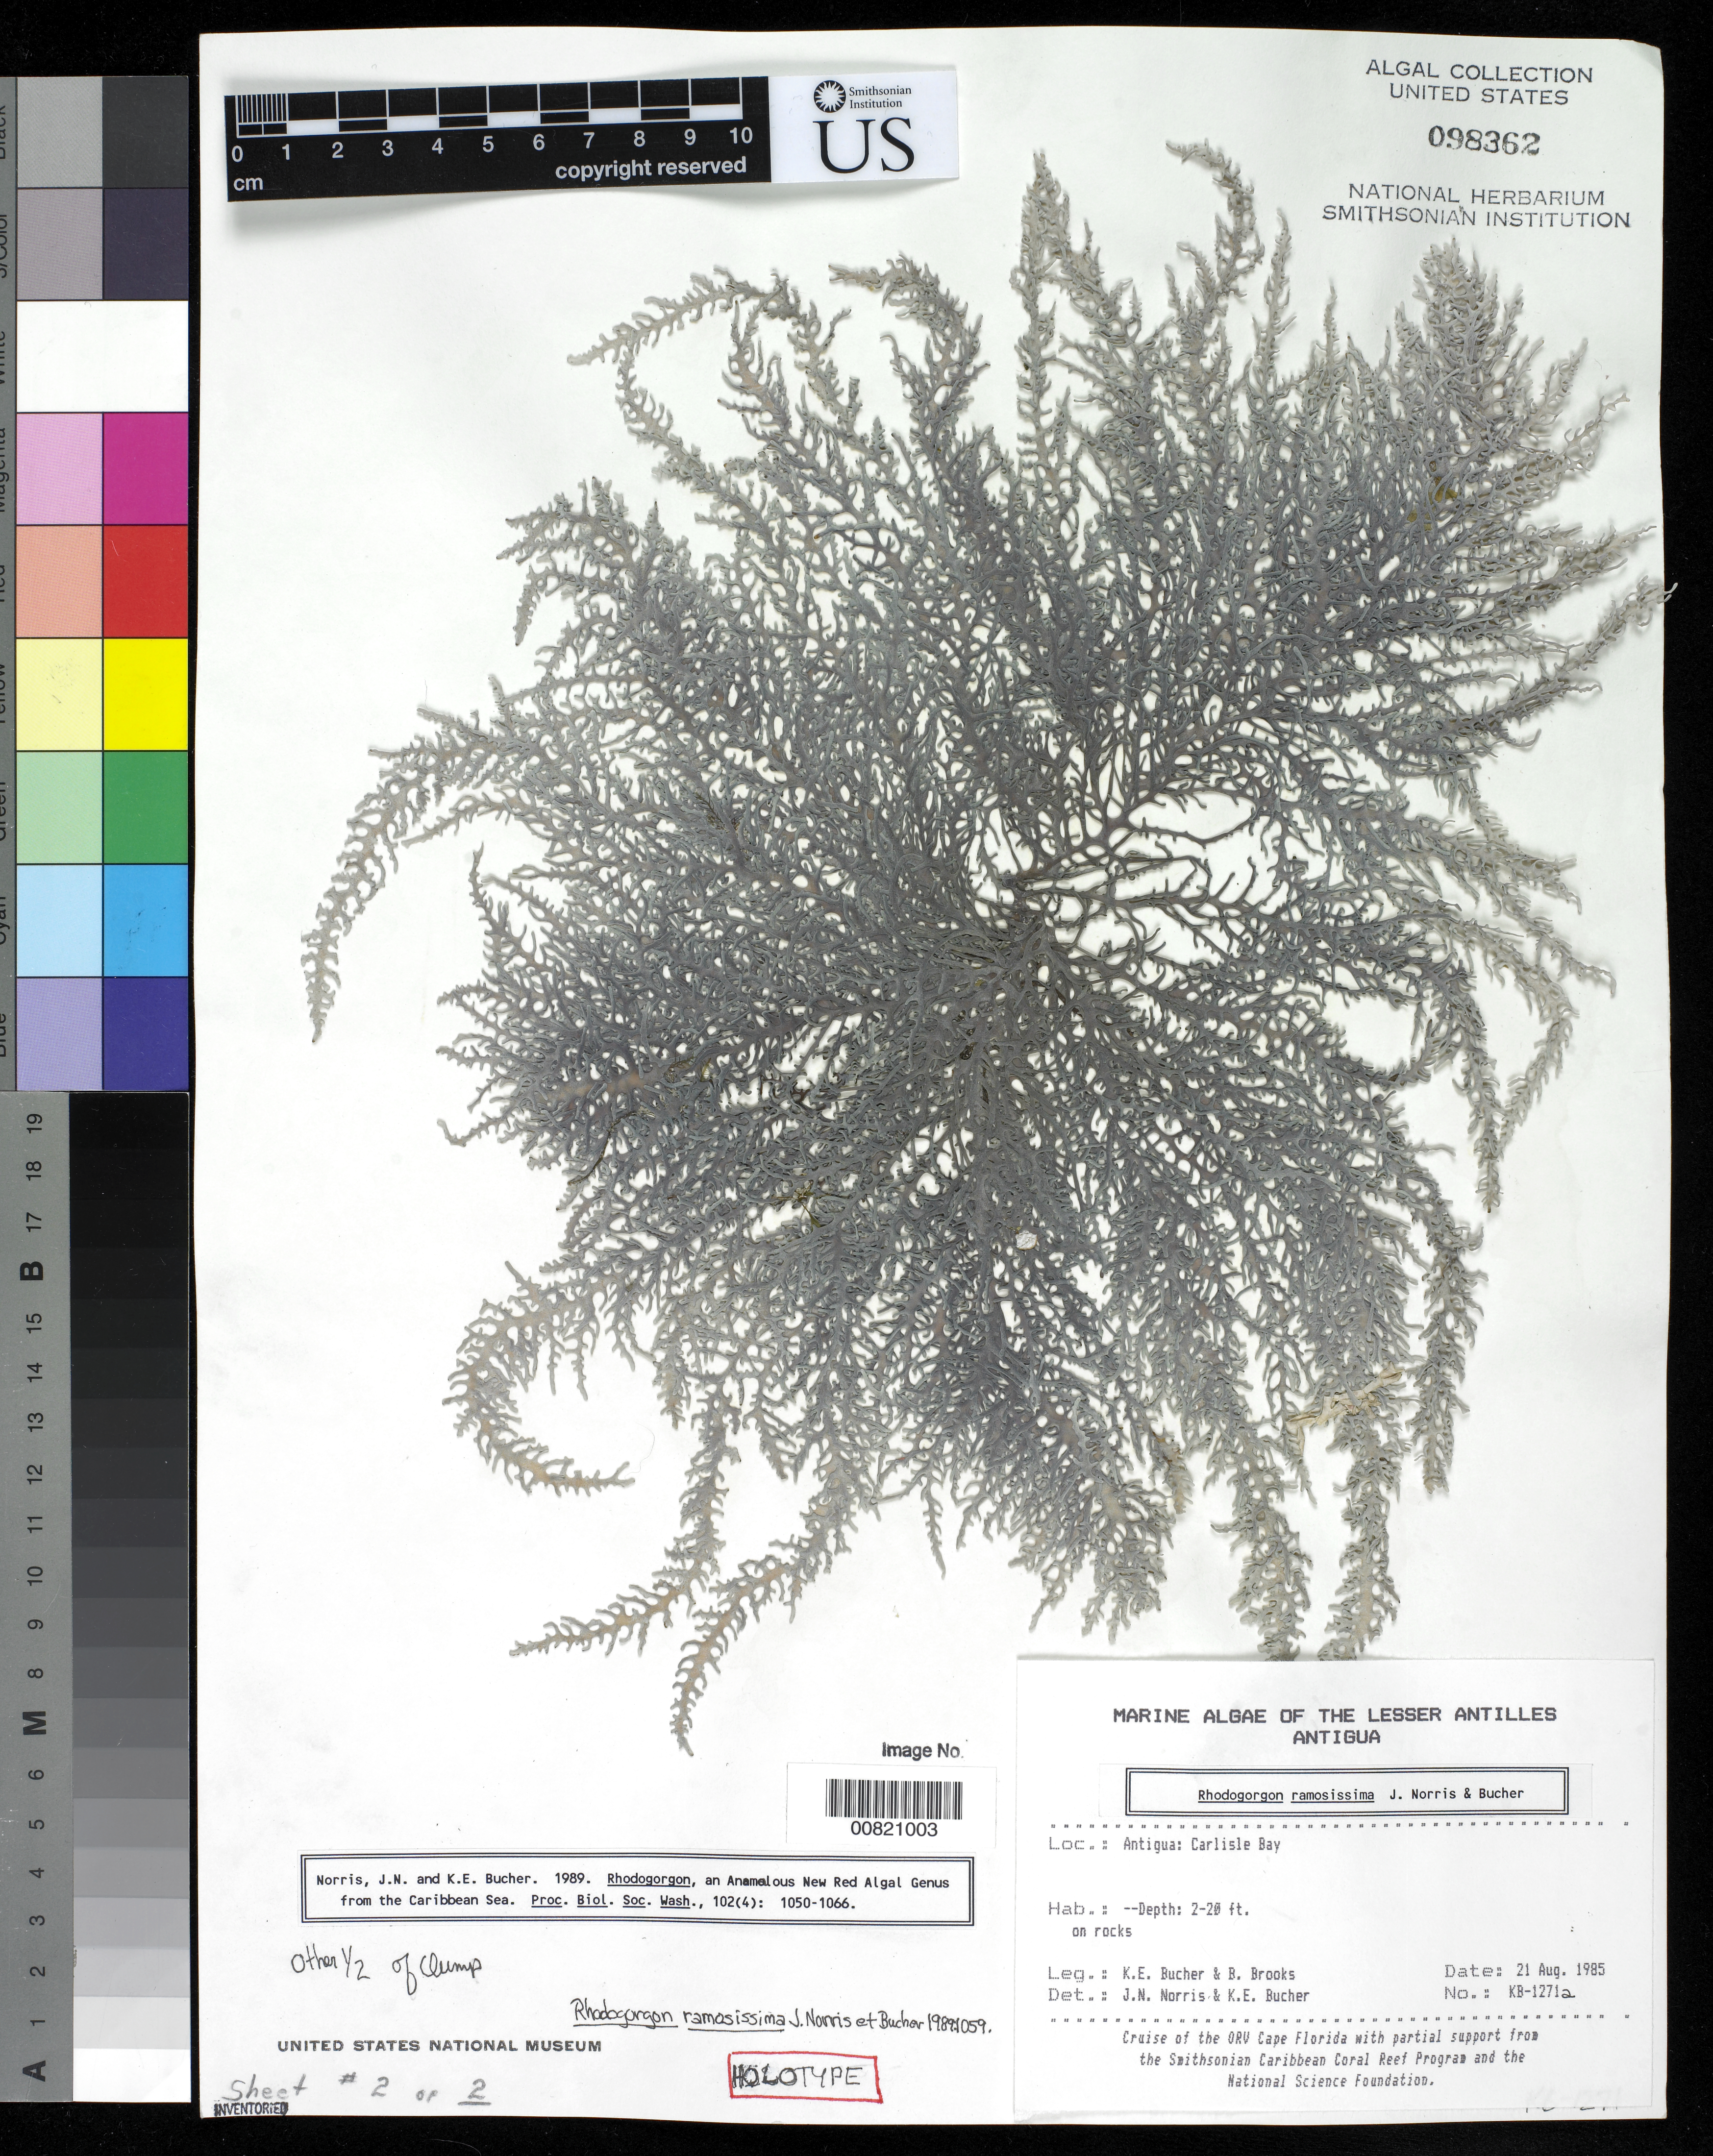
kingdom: Plantae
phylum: Rhodophyta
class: Florideophyceae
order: Rhodogorgonales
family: Rhodogorgonaceae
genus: Rhodogorgon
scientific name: Rhodogorgon ramosissima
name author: J.N. Norris & K.E. Bucher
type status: Holotype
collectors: K. E. Bucher & B. Brooks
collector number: KB-1271a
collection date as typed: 21 Aug 1985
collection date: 1985-08-21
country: Antigua and Barbuda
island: Antigua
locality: Carlisle Bay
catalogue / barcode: US 98362